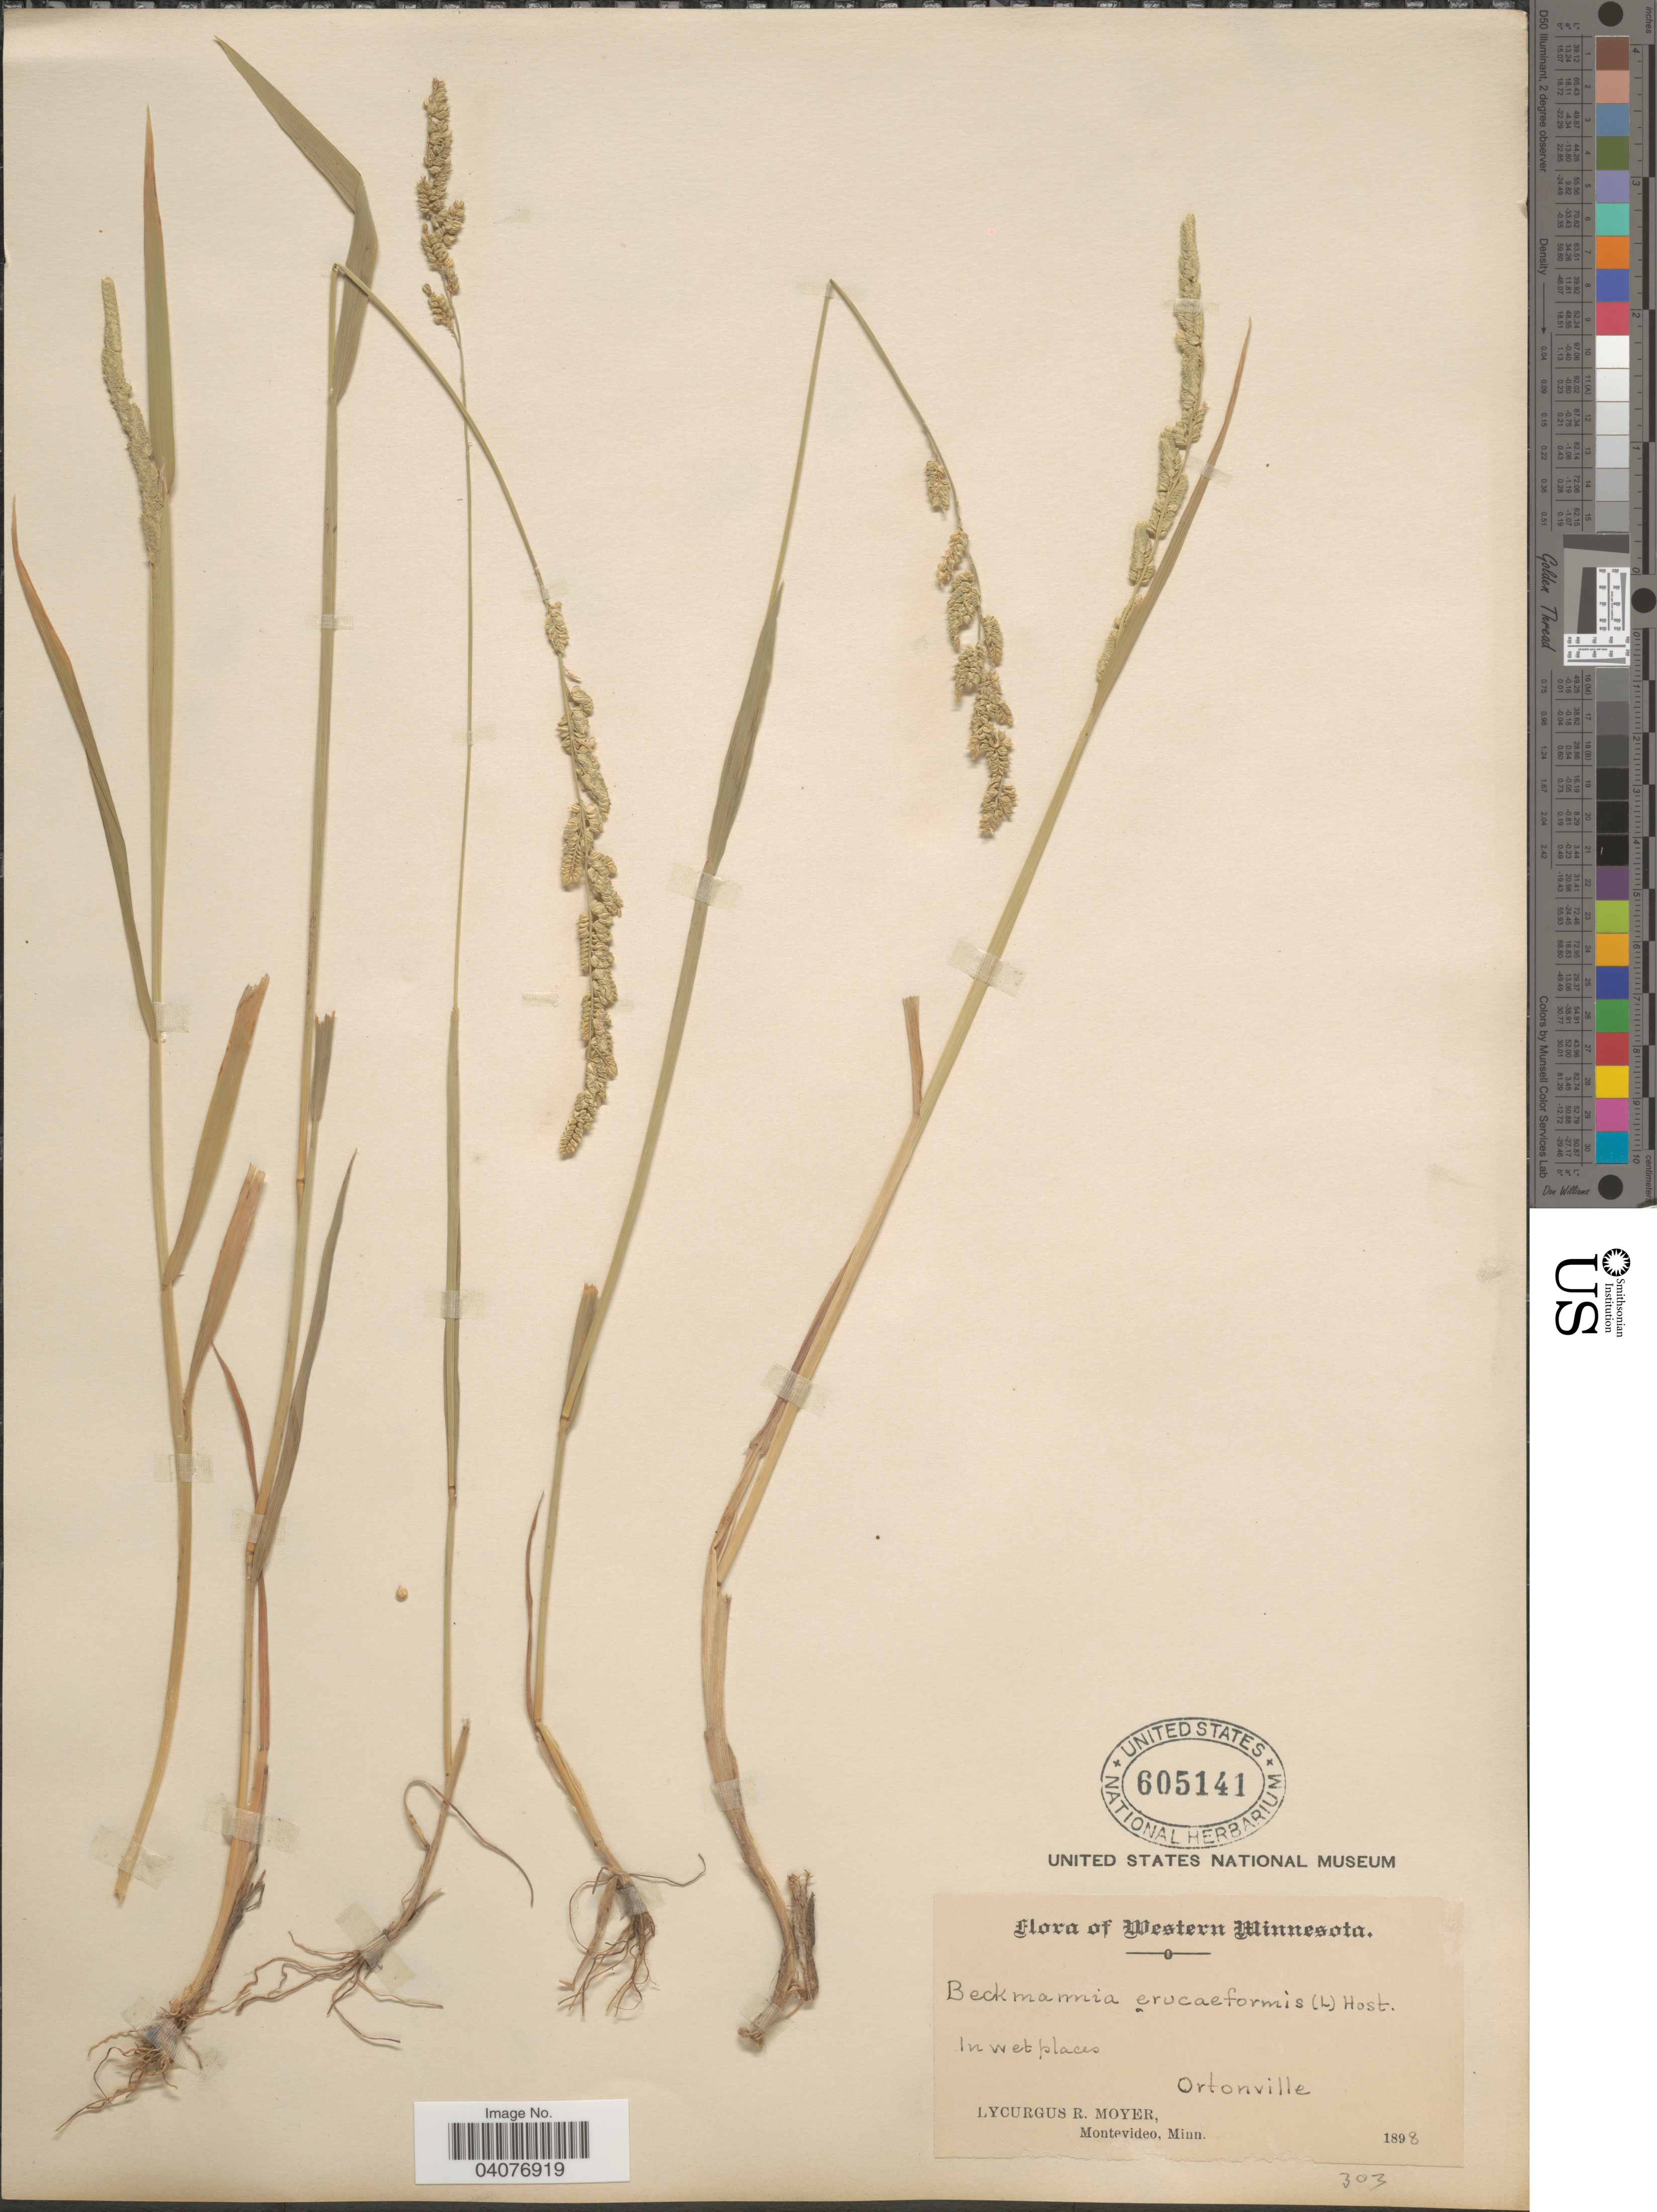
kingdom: Plantae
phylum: Tracheophyta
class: Liliopsida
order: Poales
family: Poaceae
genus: Beckmannia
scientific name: Beckmannia syzigachne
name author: (Steud.) Fernald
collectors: L. Moyer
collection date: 1898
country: United States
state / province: Minnesota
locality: Western Minnesota. In wet places. Ortonville.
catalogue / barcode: US 605141